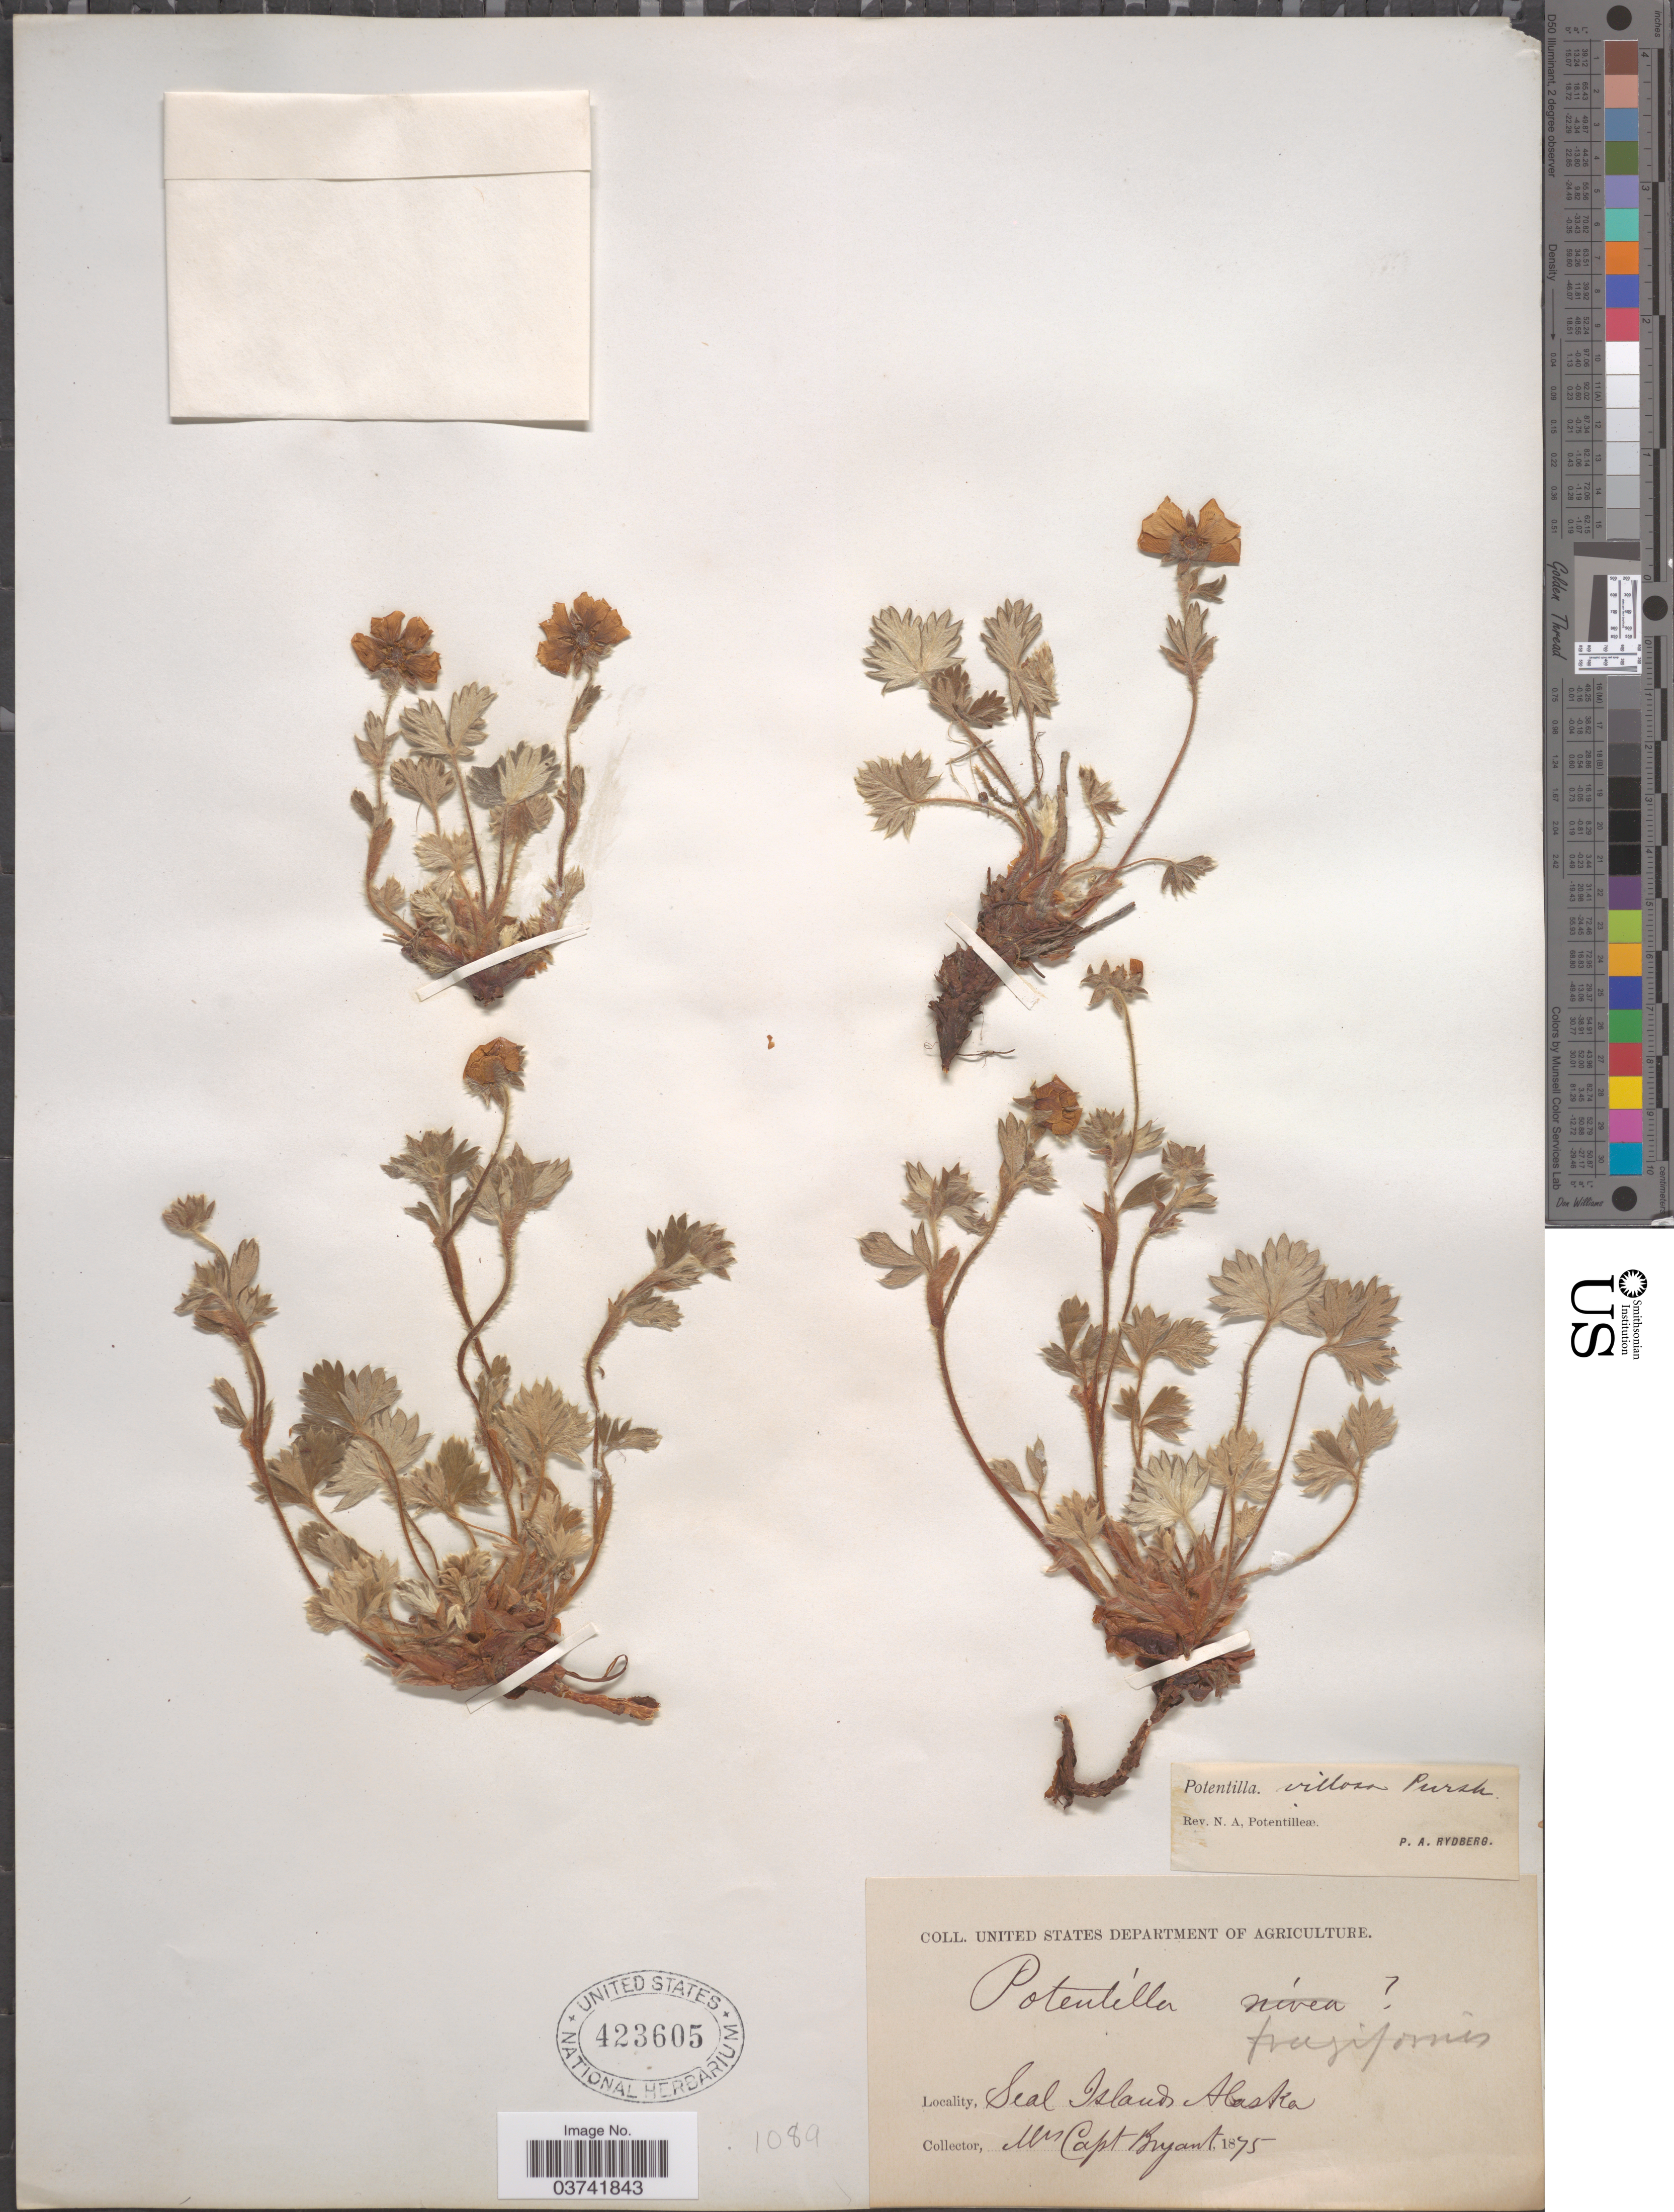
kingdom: Plantae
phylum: Tracheophyta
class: Magnoliopsida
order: Rosales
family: Rosaceae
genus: Potentilla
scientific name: Potentilla villosa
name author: Pall. ex Pursh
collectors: C. Bryant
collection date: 1875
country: United States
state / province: Alaska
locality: Seal Islands.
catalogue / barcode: US 423605